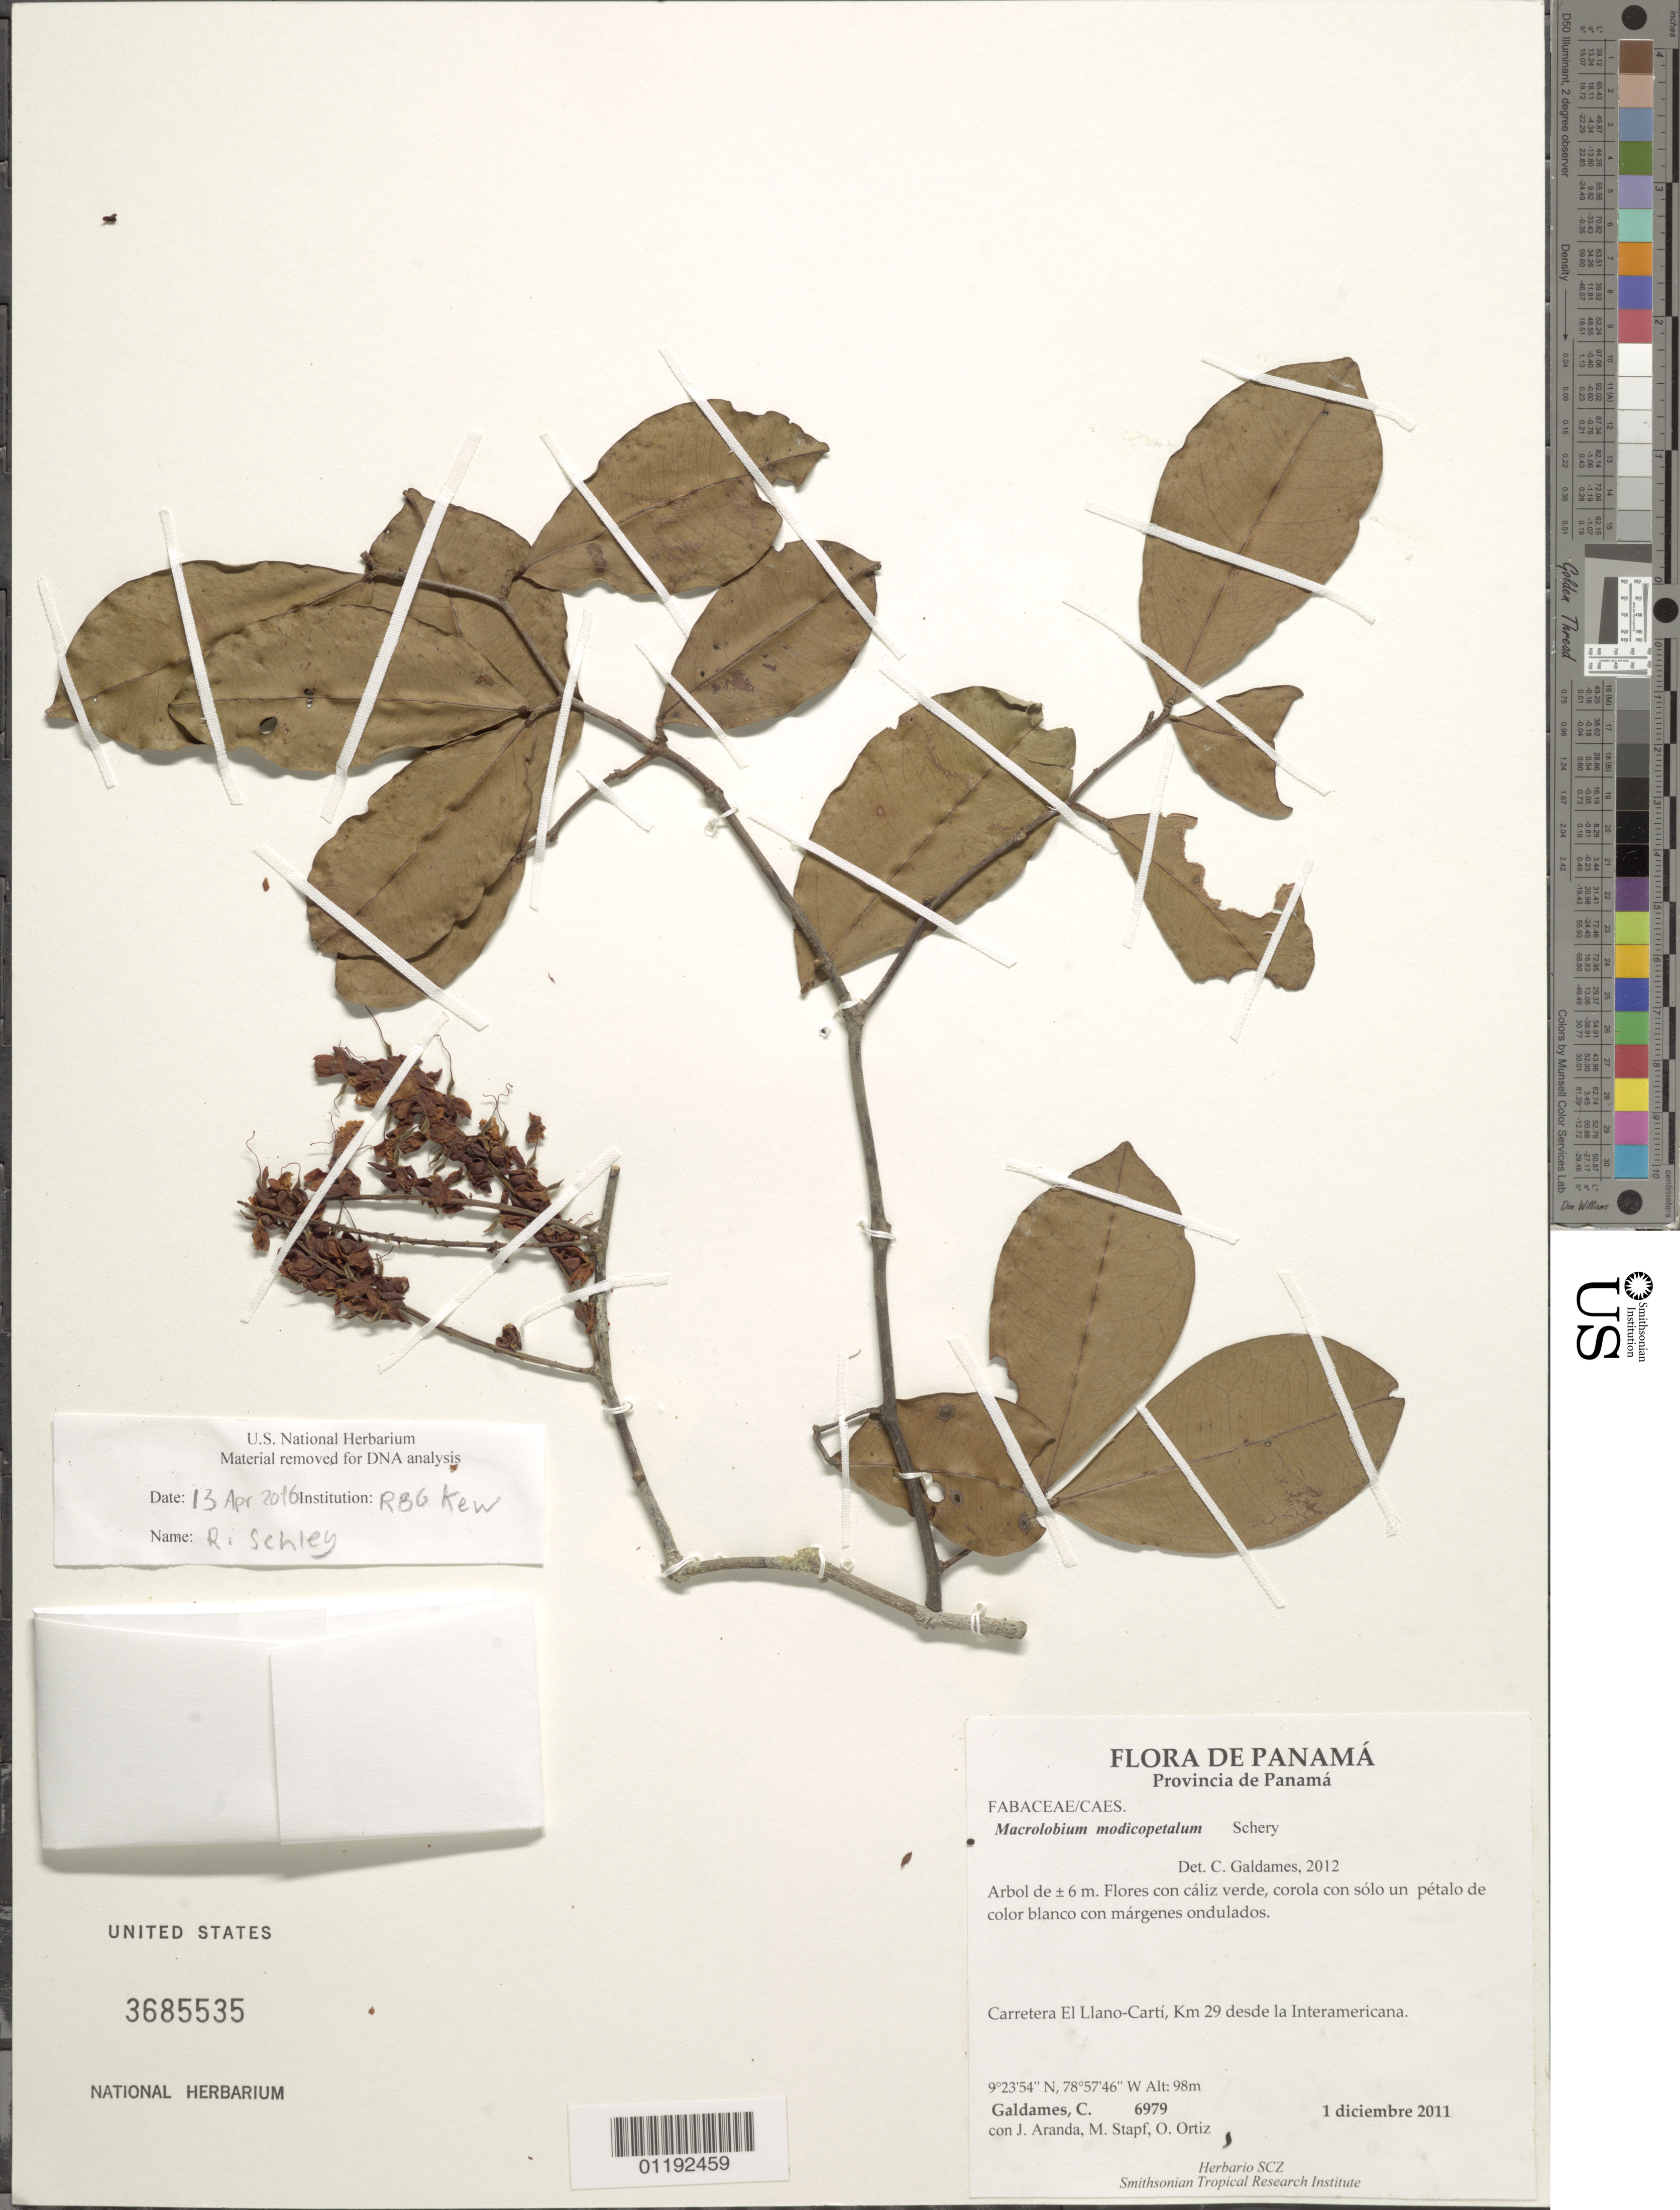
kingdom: Plantae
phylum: Tracheophyta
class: Magnoliopsida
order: Fabales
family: Fabaceae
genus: Macrolobium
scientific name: Macrolobium sp. nov.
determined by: Trujillo, A. M.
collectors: C. Galdames, M. Stapf, J. Aranda & O. O. Ortiz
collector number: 6979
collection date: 2011-12-01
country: Panama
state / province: Panamá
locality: Carretera El Llano- Carti, km 29 desde la Interamericana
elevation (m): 98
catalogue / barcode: US 3685535